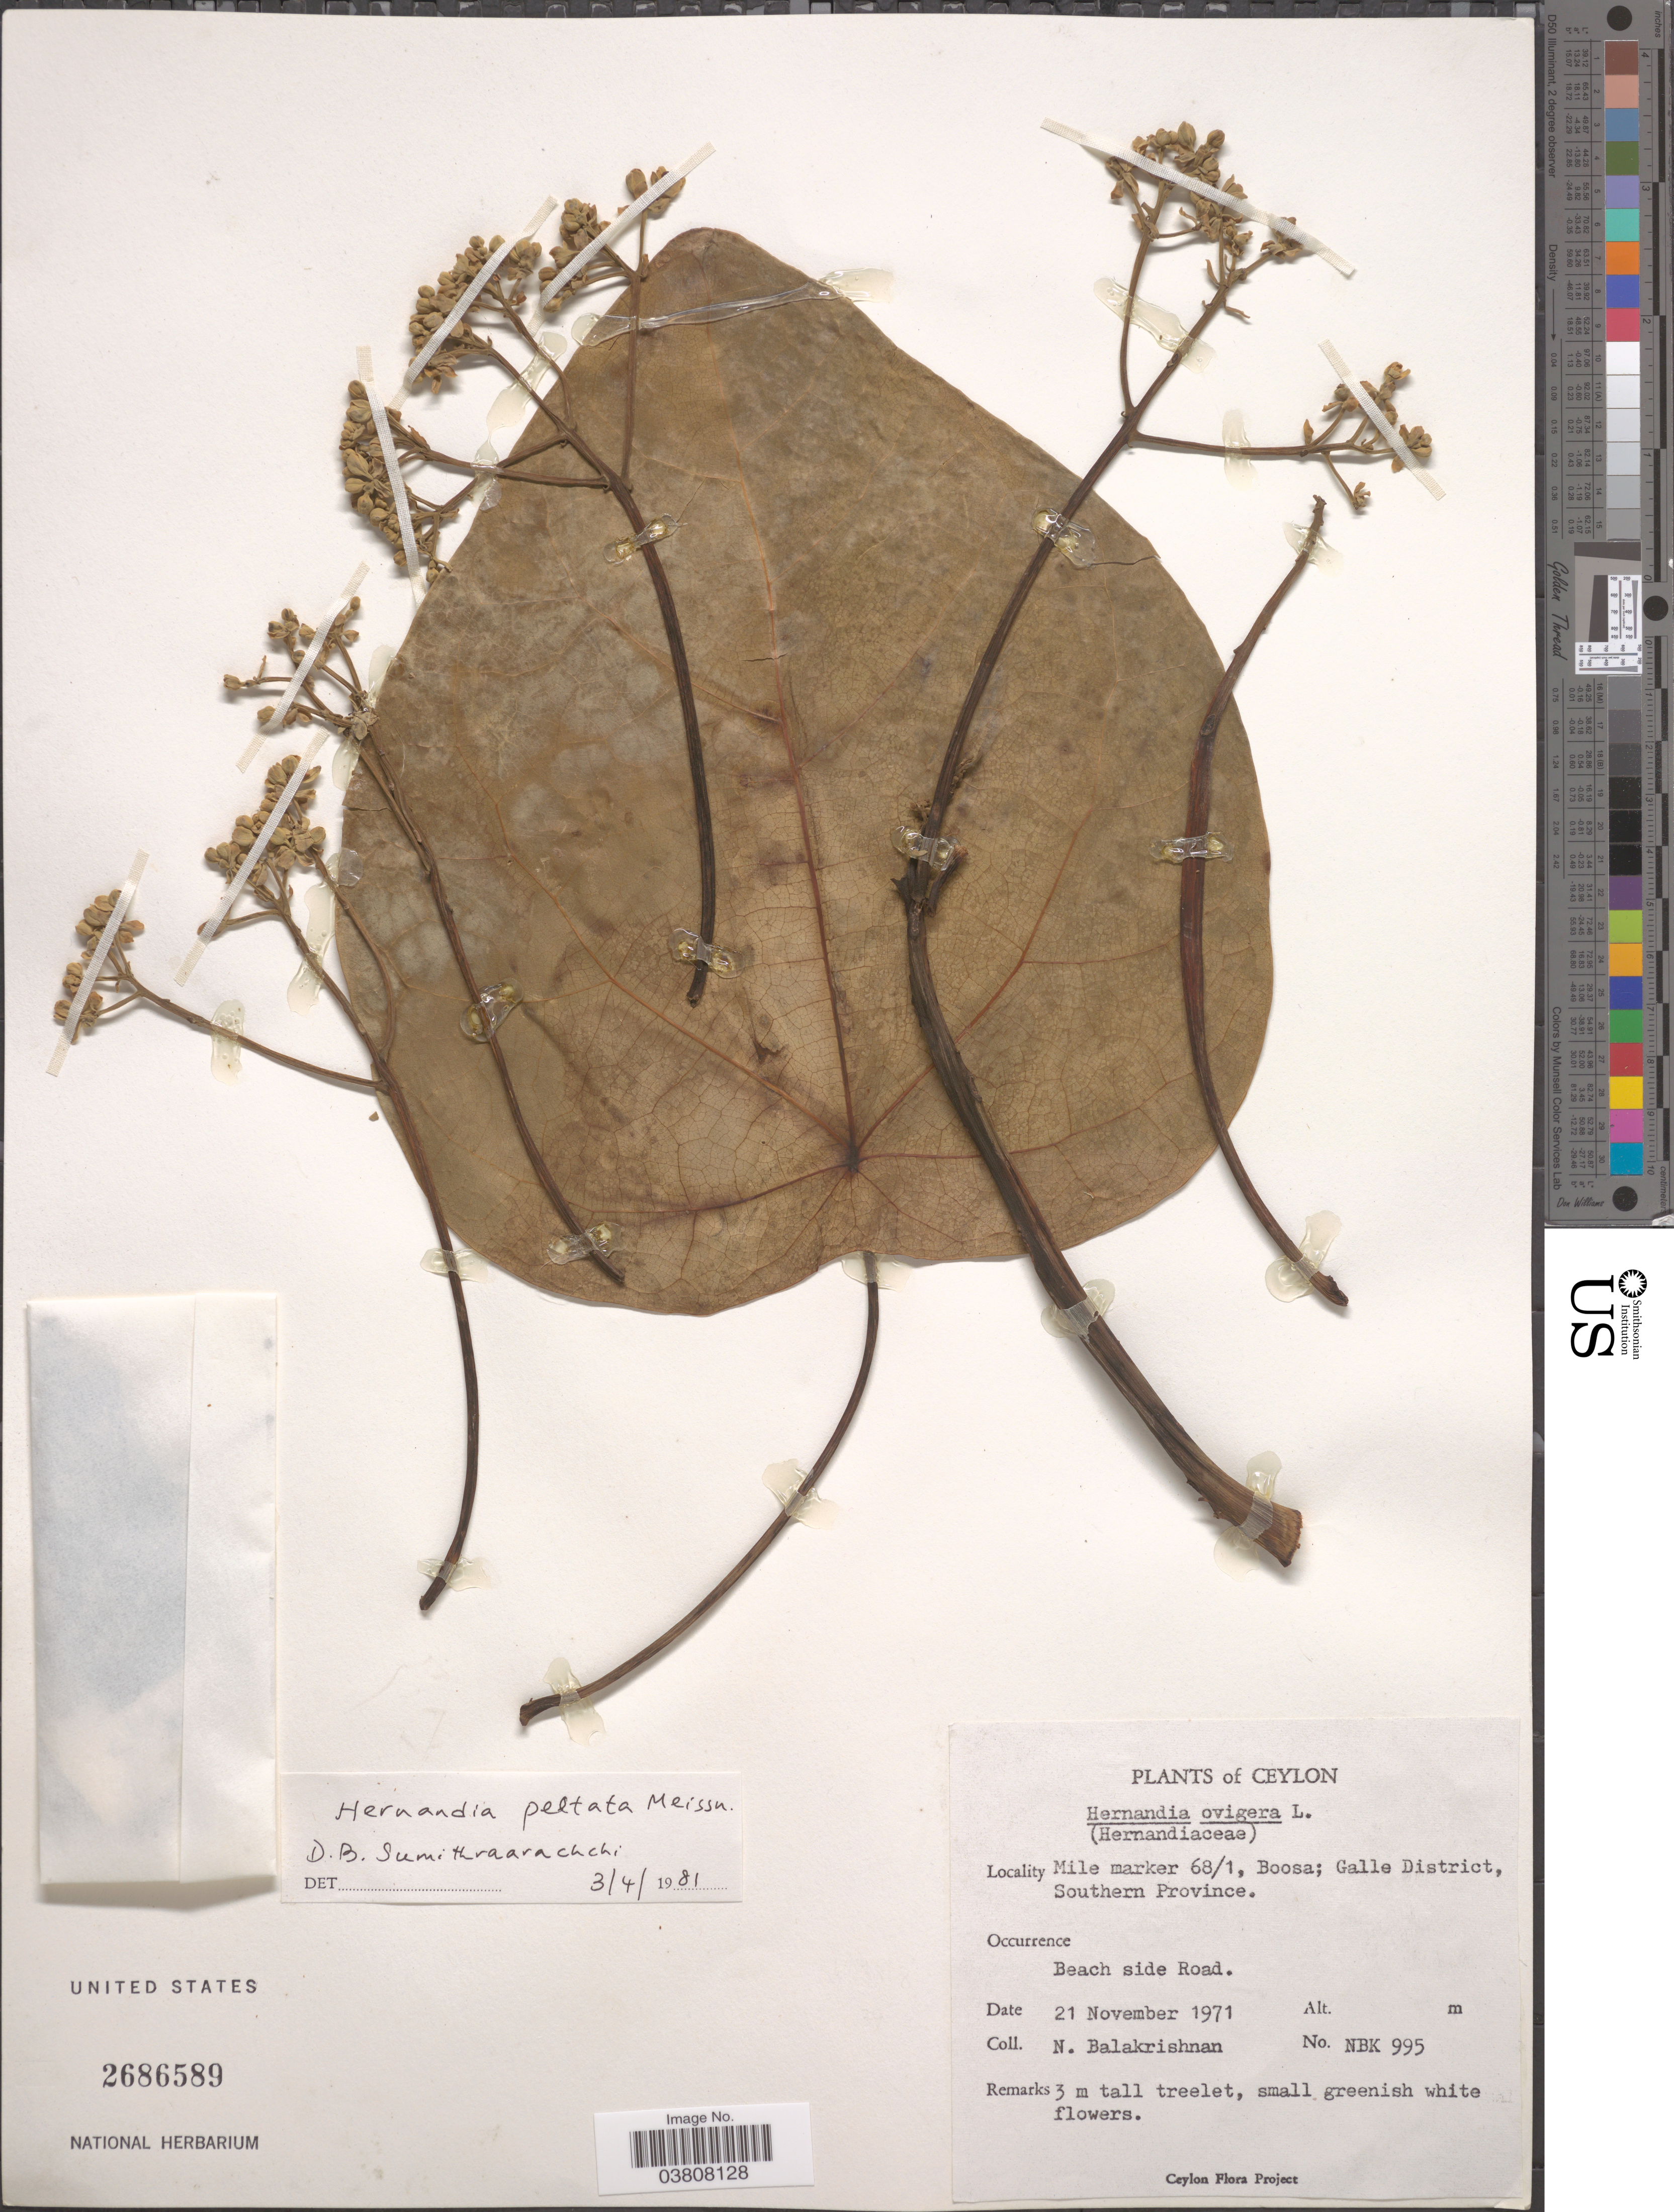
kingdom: Plantae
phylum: Tracheophyta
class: Magnoliopsida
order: Laurales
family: Hernandiaceae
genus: Hernandia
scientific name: Hernandia nymphaeifolia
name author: (C. Presl) Kubitzki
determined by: Strong, Mark T., (BOT), Smithsonian Institution - National Museum of Natural History (UNITED STATES)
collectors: N. Balakrishnan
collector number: NBK995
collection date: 1971-11-21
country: Sri Lanka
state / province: Southern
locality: Ceylon. Mile marker 68/1, Boosa; Galle District, Southern Province.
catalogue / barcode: US 2686589